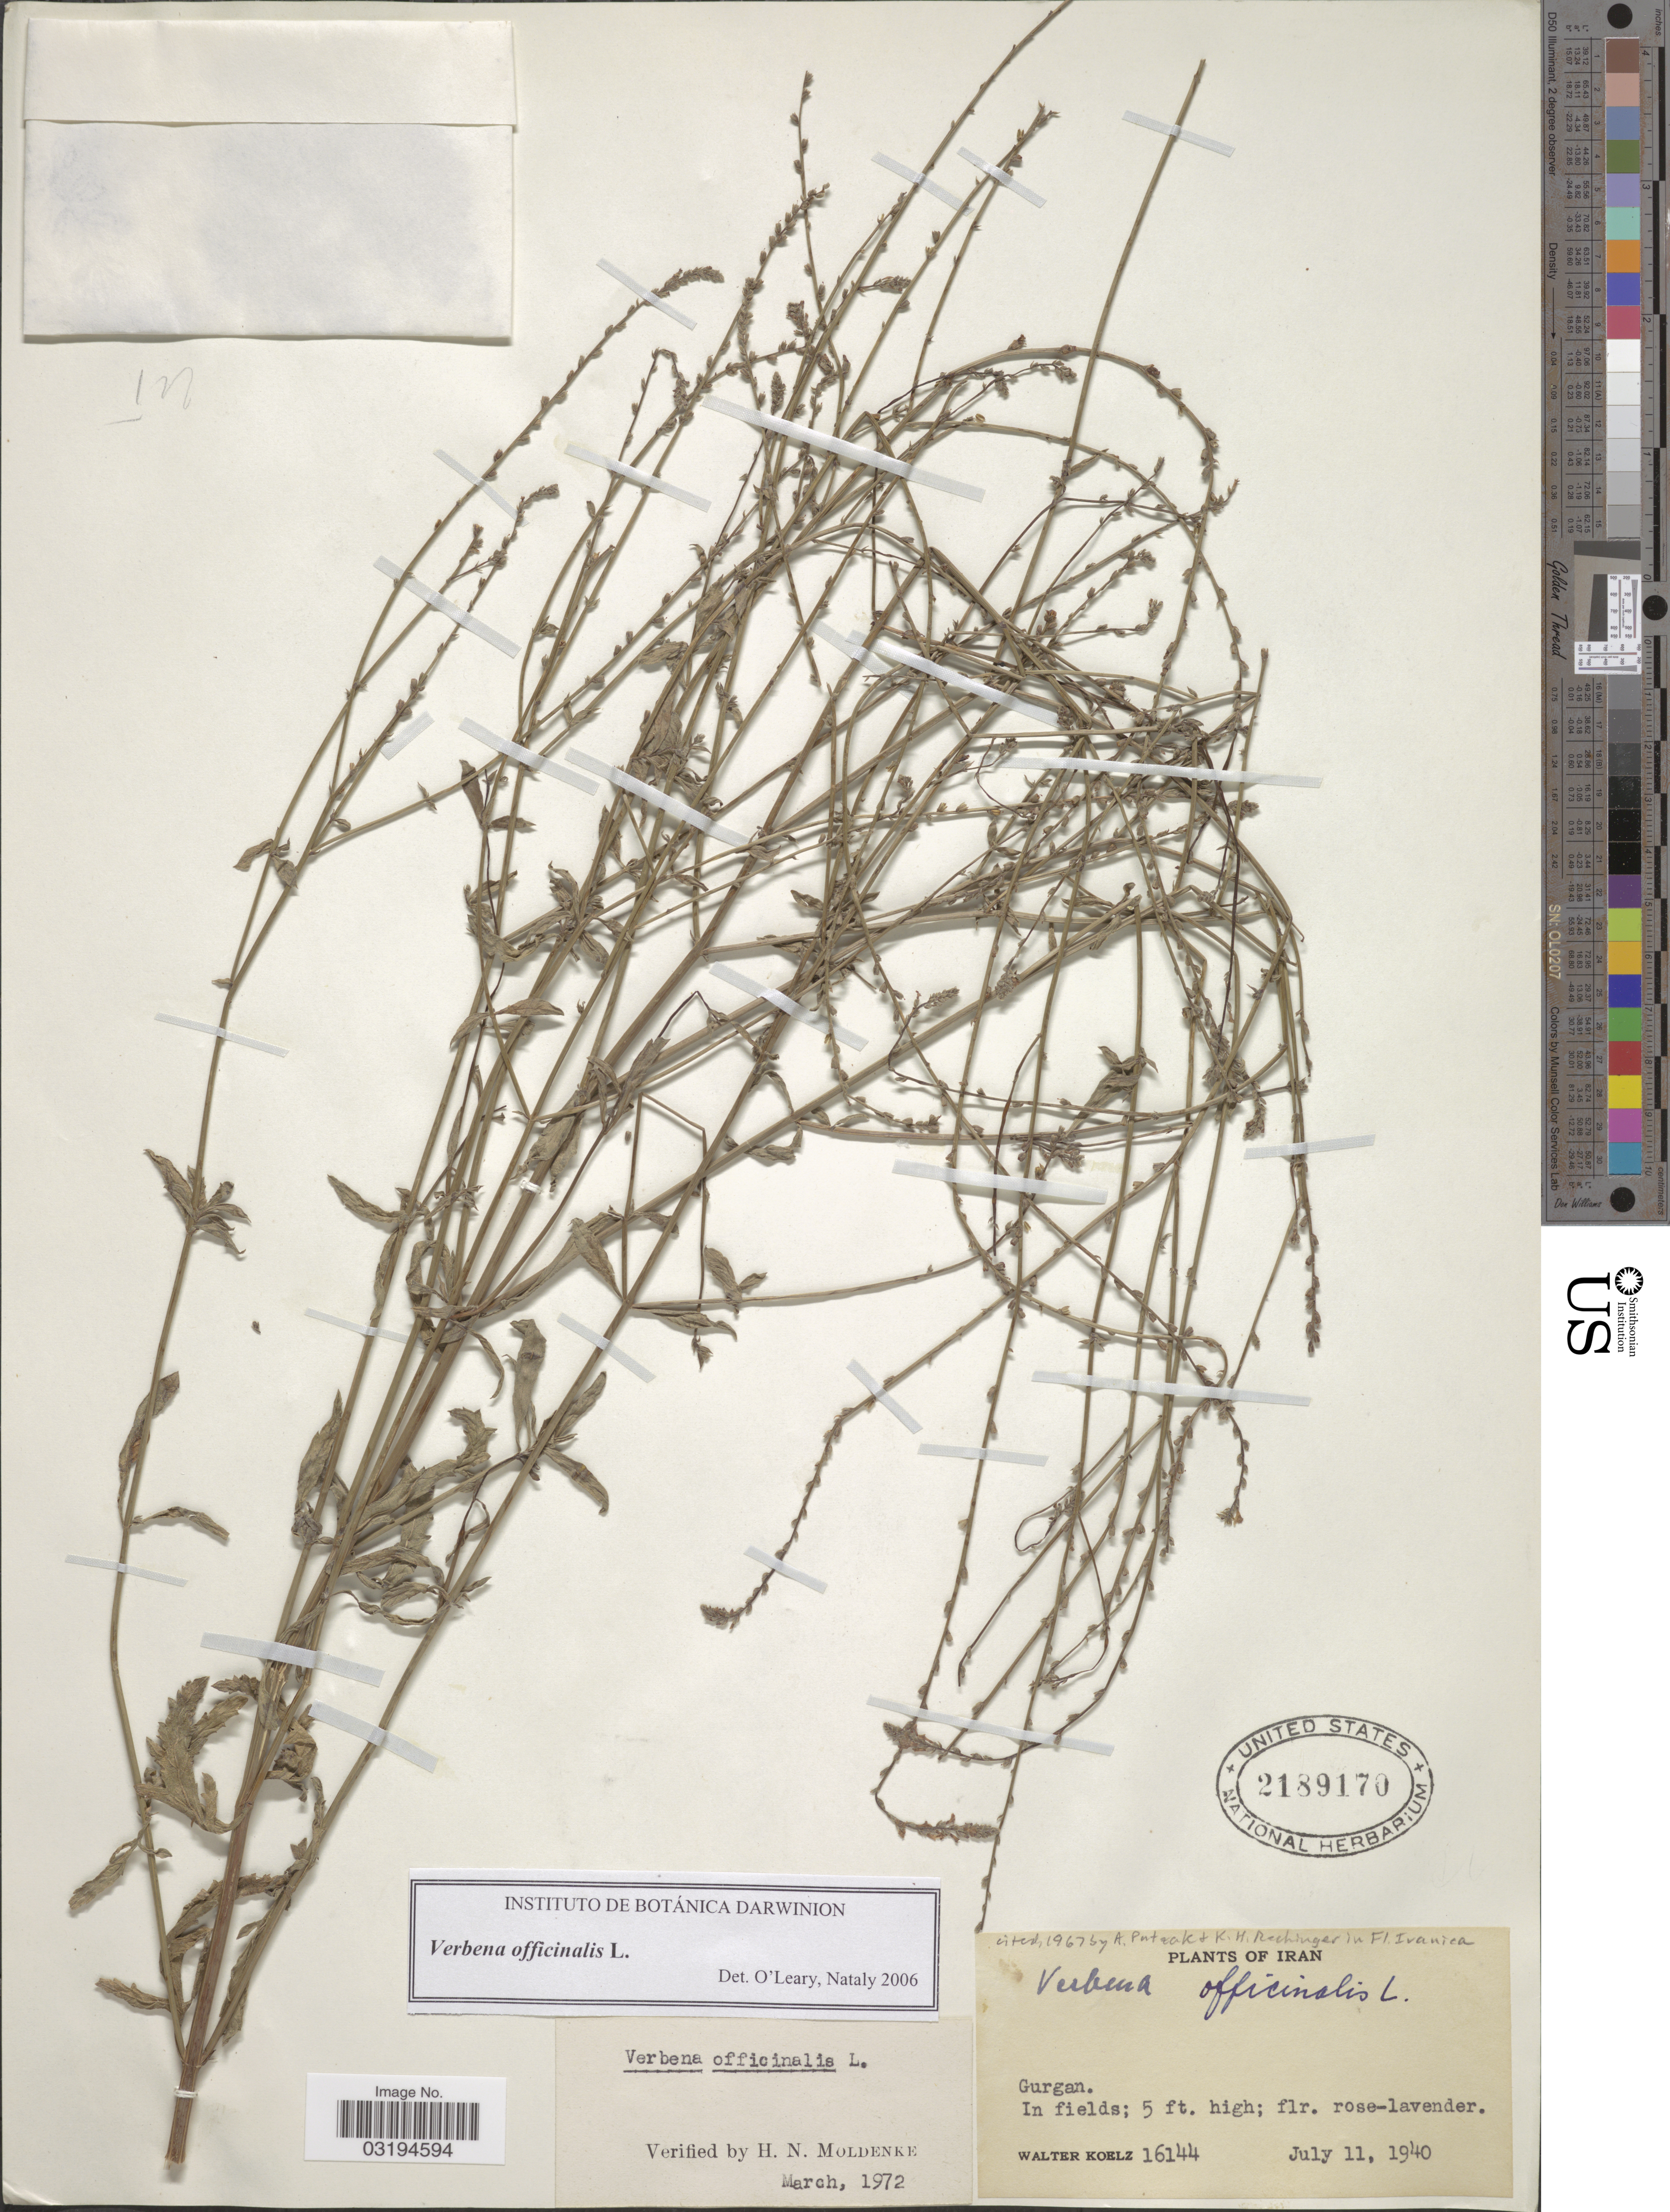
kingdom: Plantae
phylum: Tracheophyta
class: Magnoliopsida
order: Lamiales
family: Verbenaceae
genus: Verbena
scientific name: Verbena officinalis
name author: L.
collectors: W. N. Koelz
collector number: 16144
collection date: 1940-07-11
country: Iran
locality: Gurgan. In fields.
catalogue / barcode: US 2189170